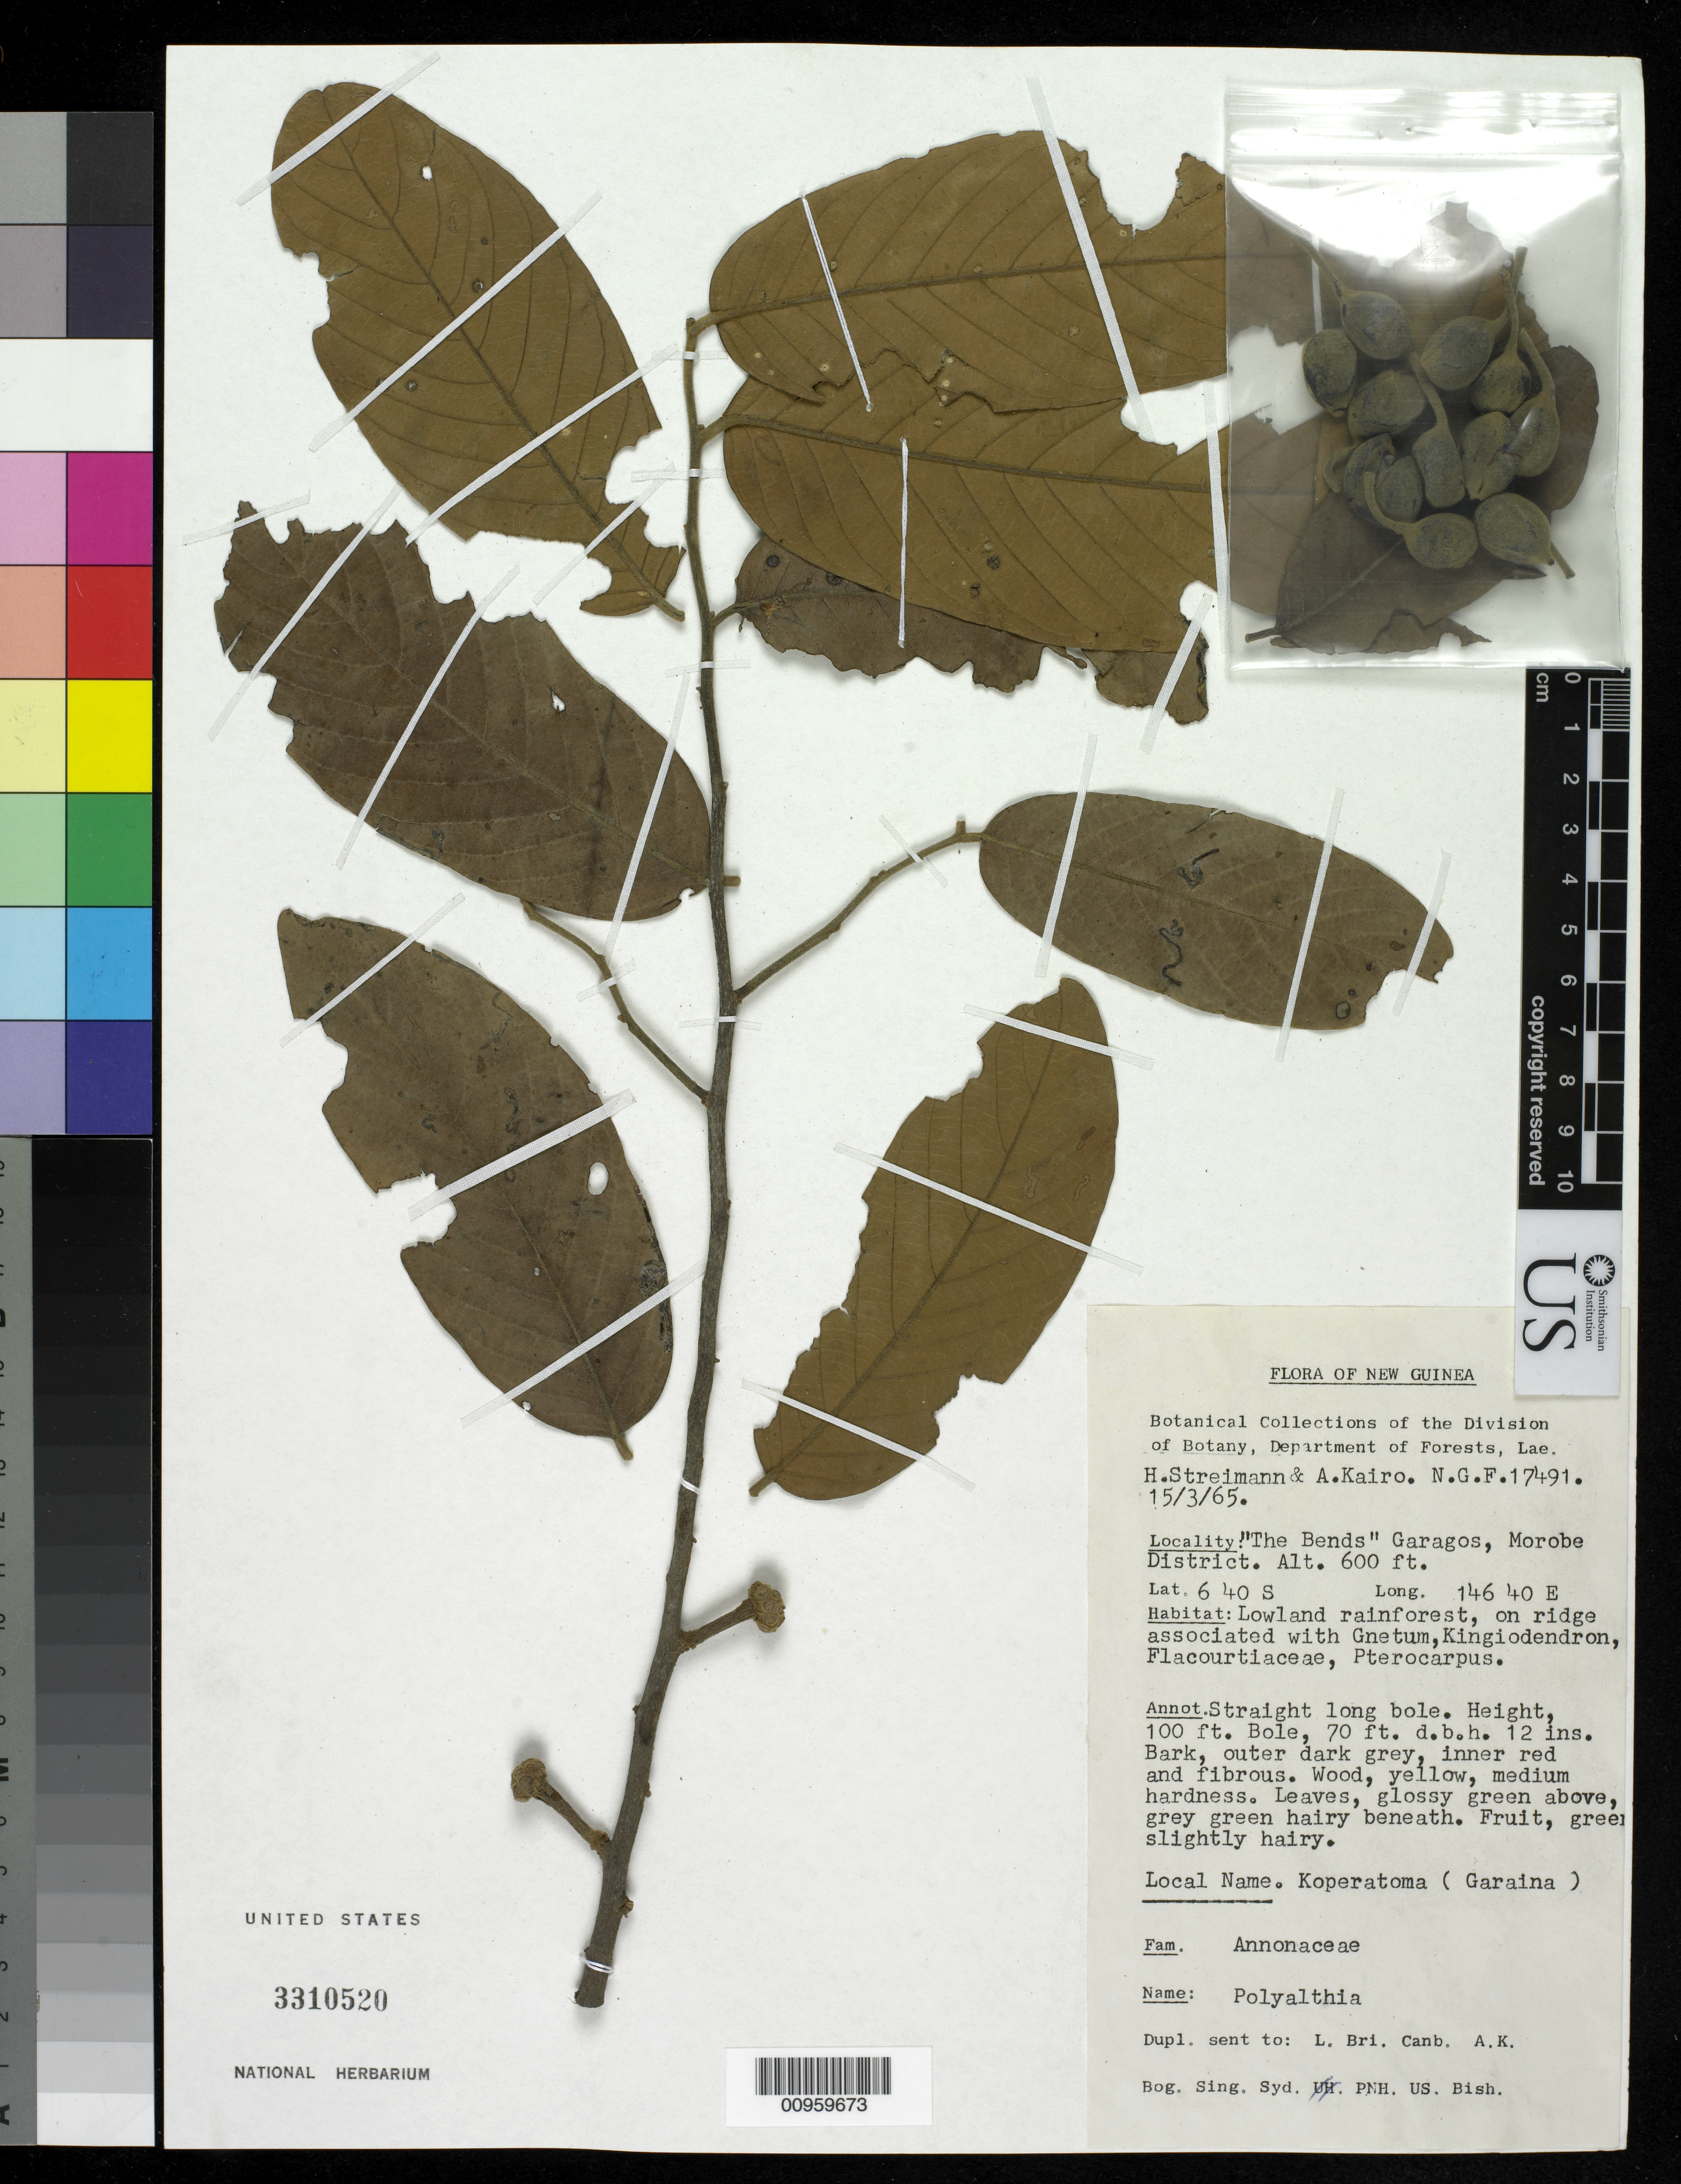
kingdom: Plantae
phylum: Tracheophyta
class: Magnoliopsida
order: Magnoliales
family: Annonaceae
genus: Polyalthia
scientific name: Polyalthia sp.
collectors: H. Streimann & A. Kairo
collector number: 17491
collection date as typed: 15 Mar 1965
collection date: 1965-03-15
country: Papua New Guinea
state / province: Morobe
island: New Guinea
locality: Garagos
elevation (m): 183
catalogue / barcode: US 3310520